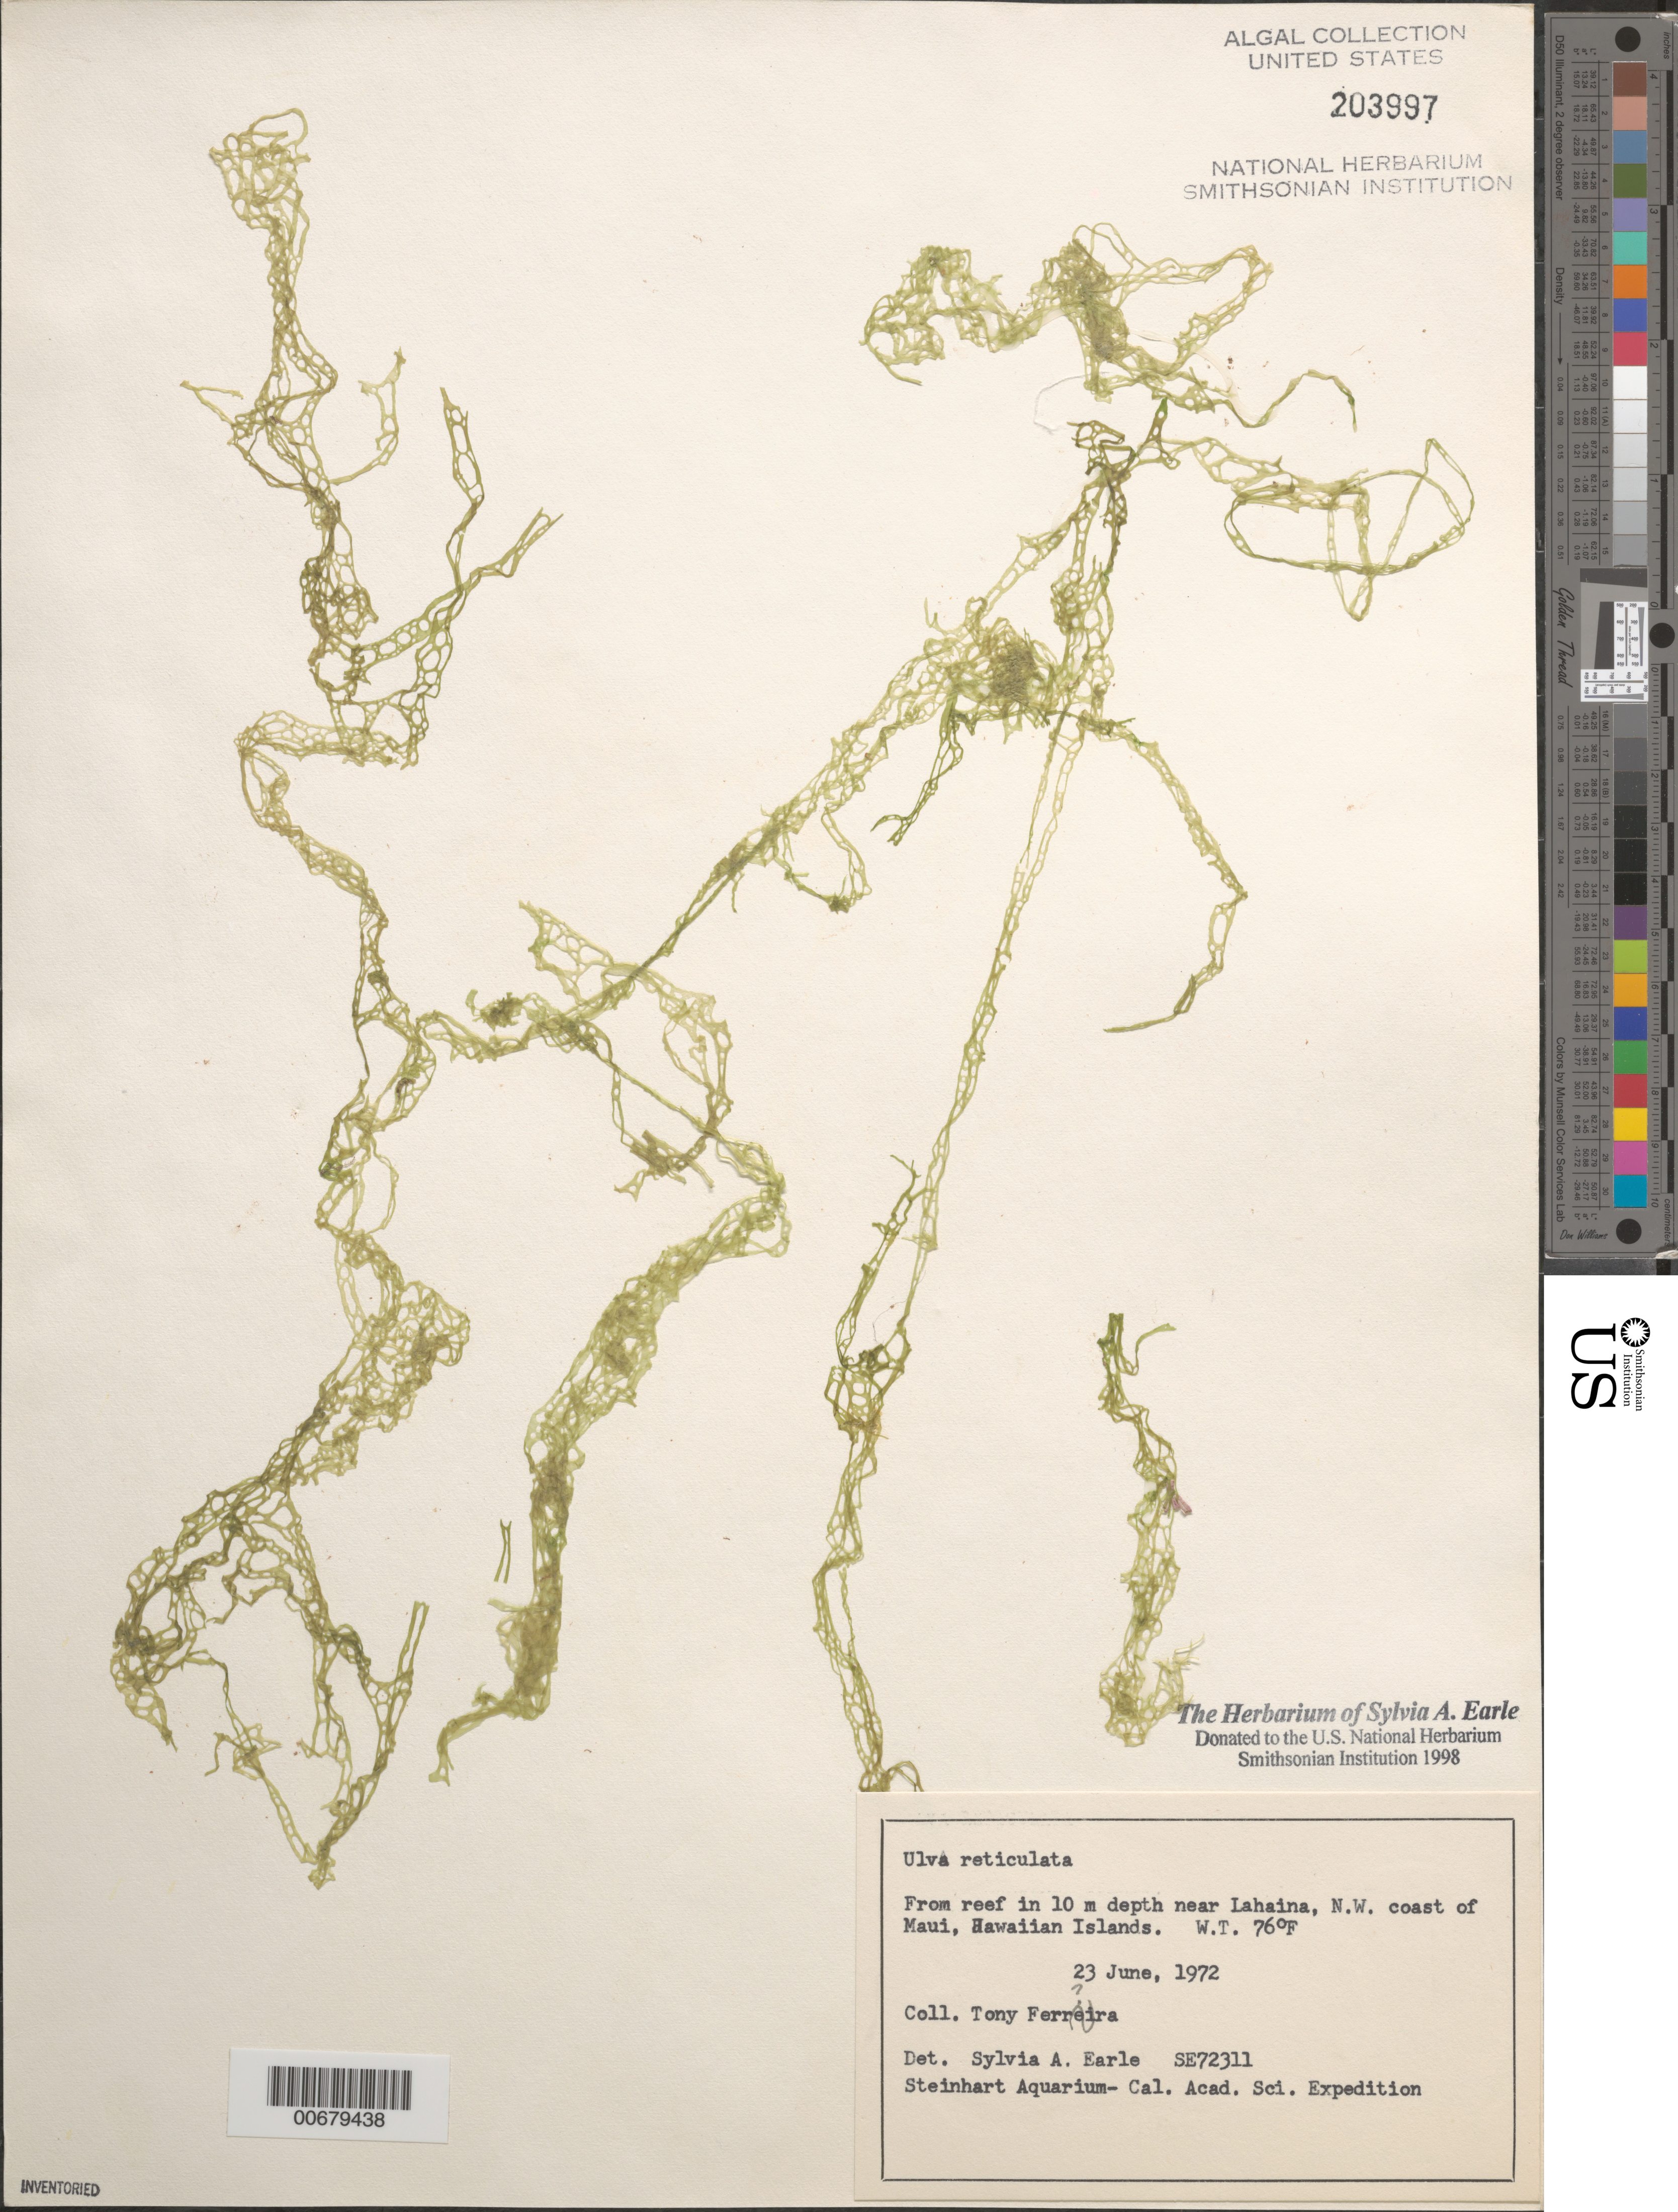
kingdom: Plantae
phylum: Chlorophyta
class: Ulvophyceae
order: Ulvales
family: Ulvaceae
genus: Ulva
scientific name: Ulva reticulata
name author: Forssk.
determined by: Earle, S. A.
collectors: A. Ferriera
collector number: SE 72311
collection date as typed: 23 Jun 1972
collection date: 1972-06-23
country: United States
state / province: Hawaii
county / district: Maui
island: Maui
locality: Coral reef near Lahaina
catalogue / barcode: US 203997